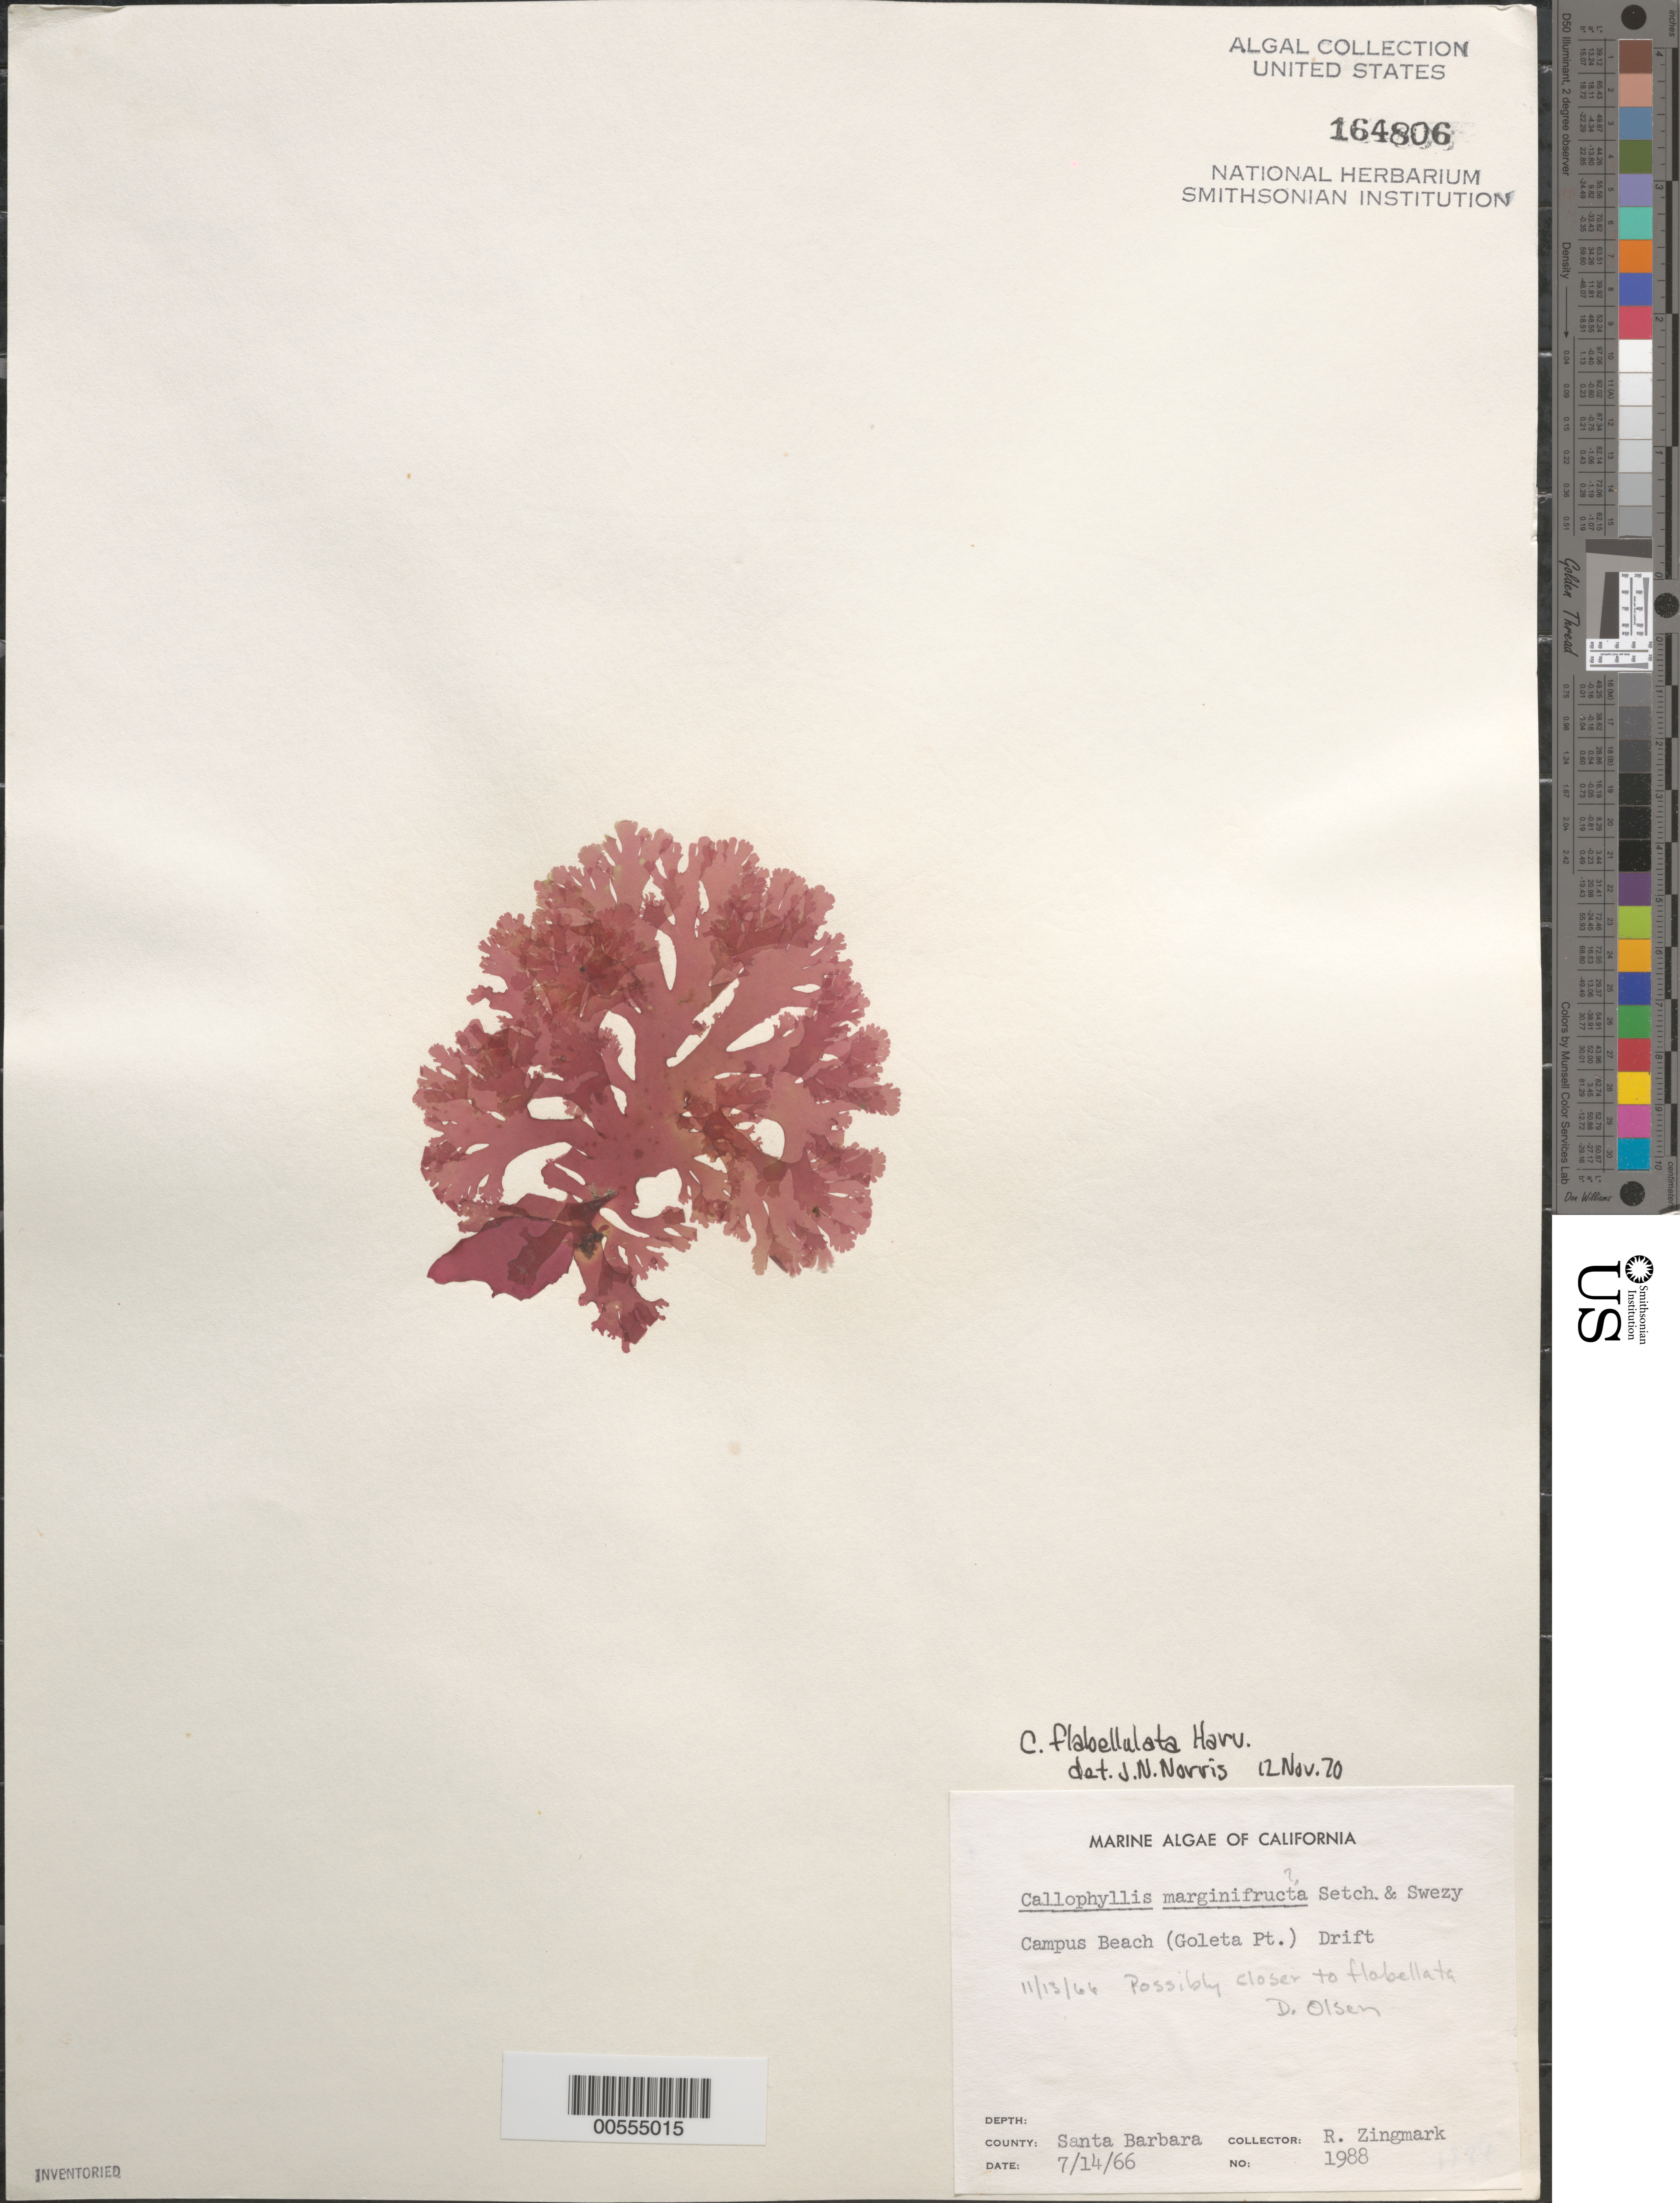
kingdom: Plantae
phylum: Rhodophyta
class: Florideophyceae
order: Gigartinales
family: Kallymeniaceae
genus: Callophyllis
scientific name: Callophyllis flabellulata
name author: Harv.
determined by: Norris, James N.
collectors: R. Zingmark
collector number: Neushul 1988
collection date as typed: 14 Jul 1966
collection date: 1966-07-14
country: United States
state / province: California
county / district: Santa Barbara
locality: Campus Beach (Goleta Point)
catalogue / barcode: US 164806